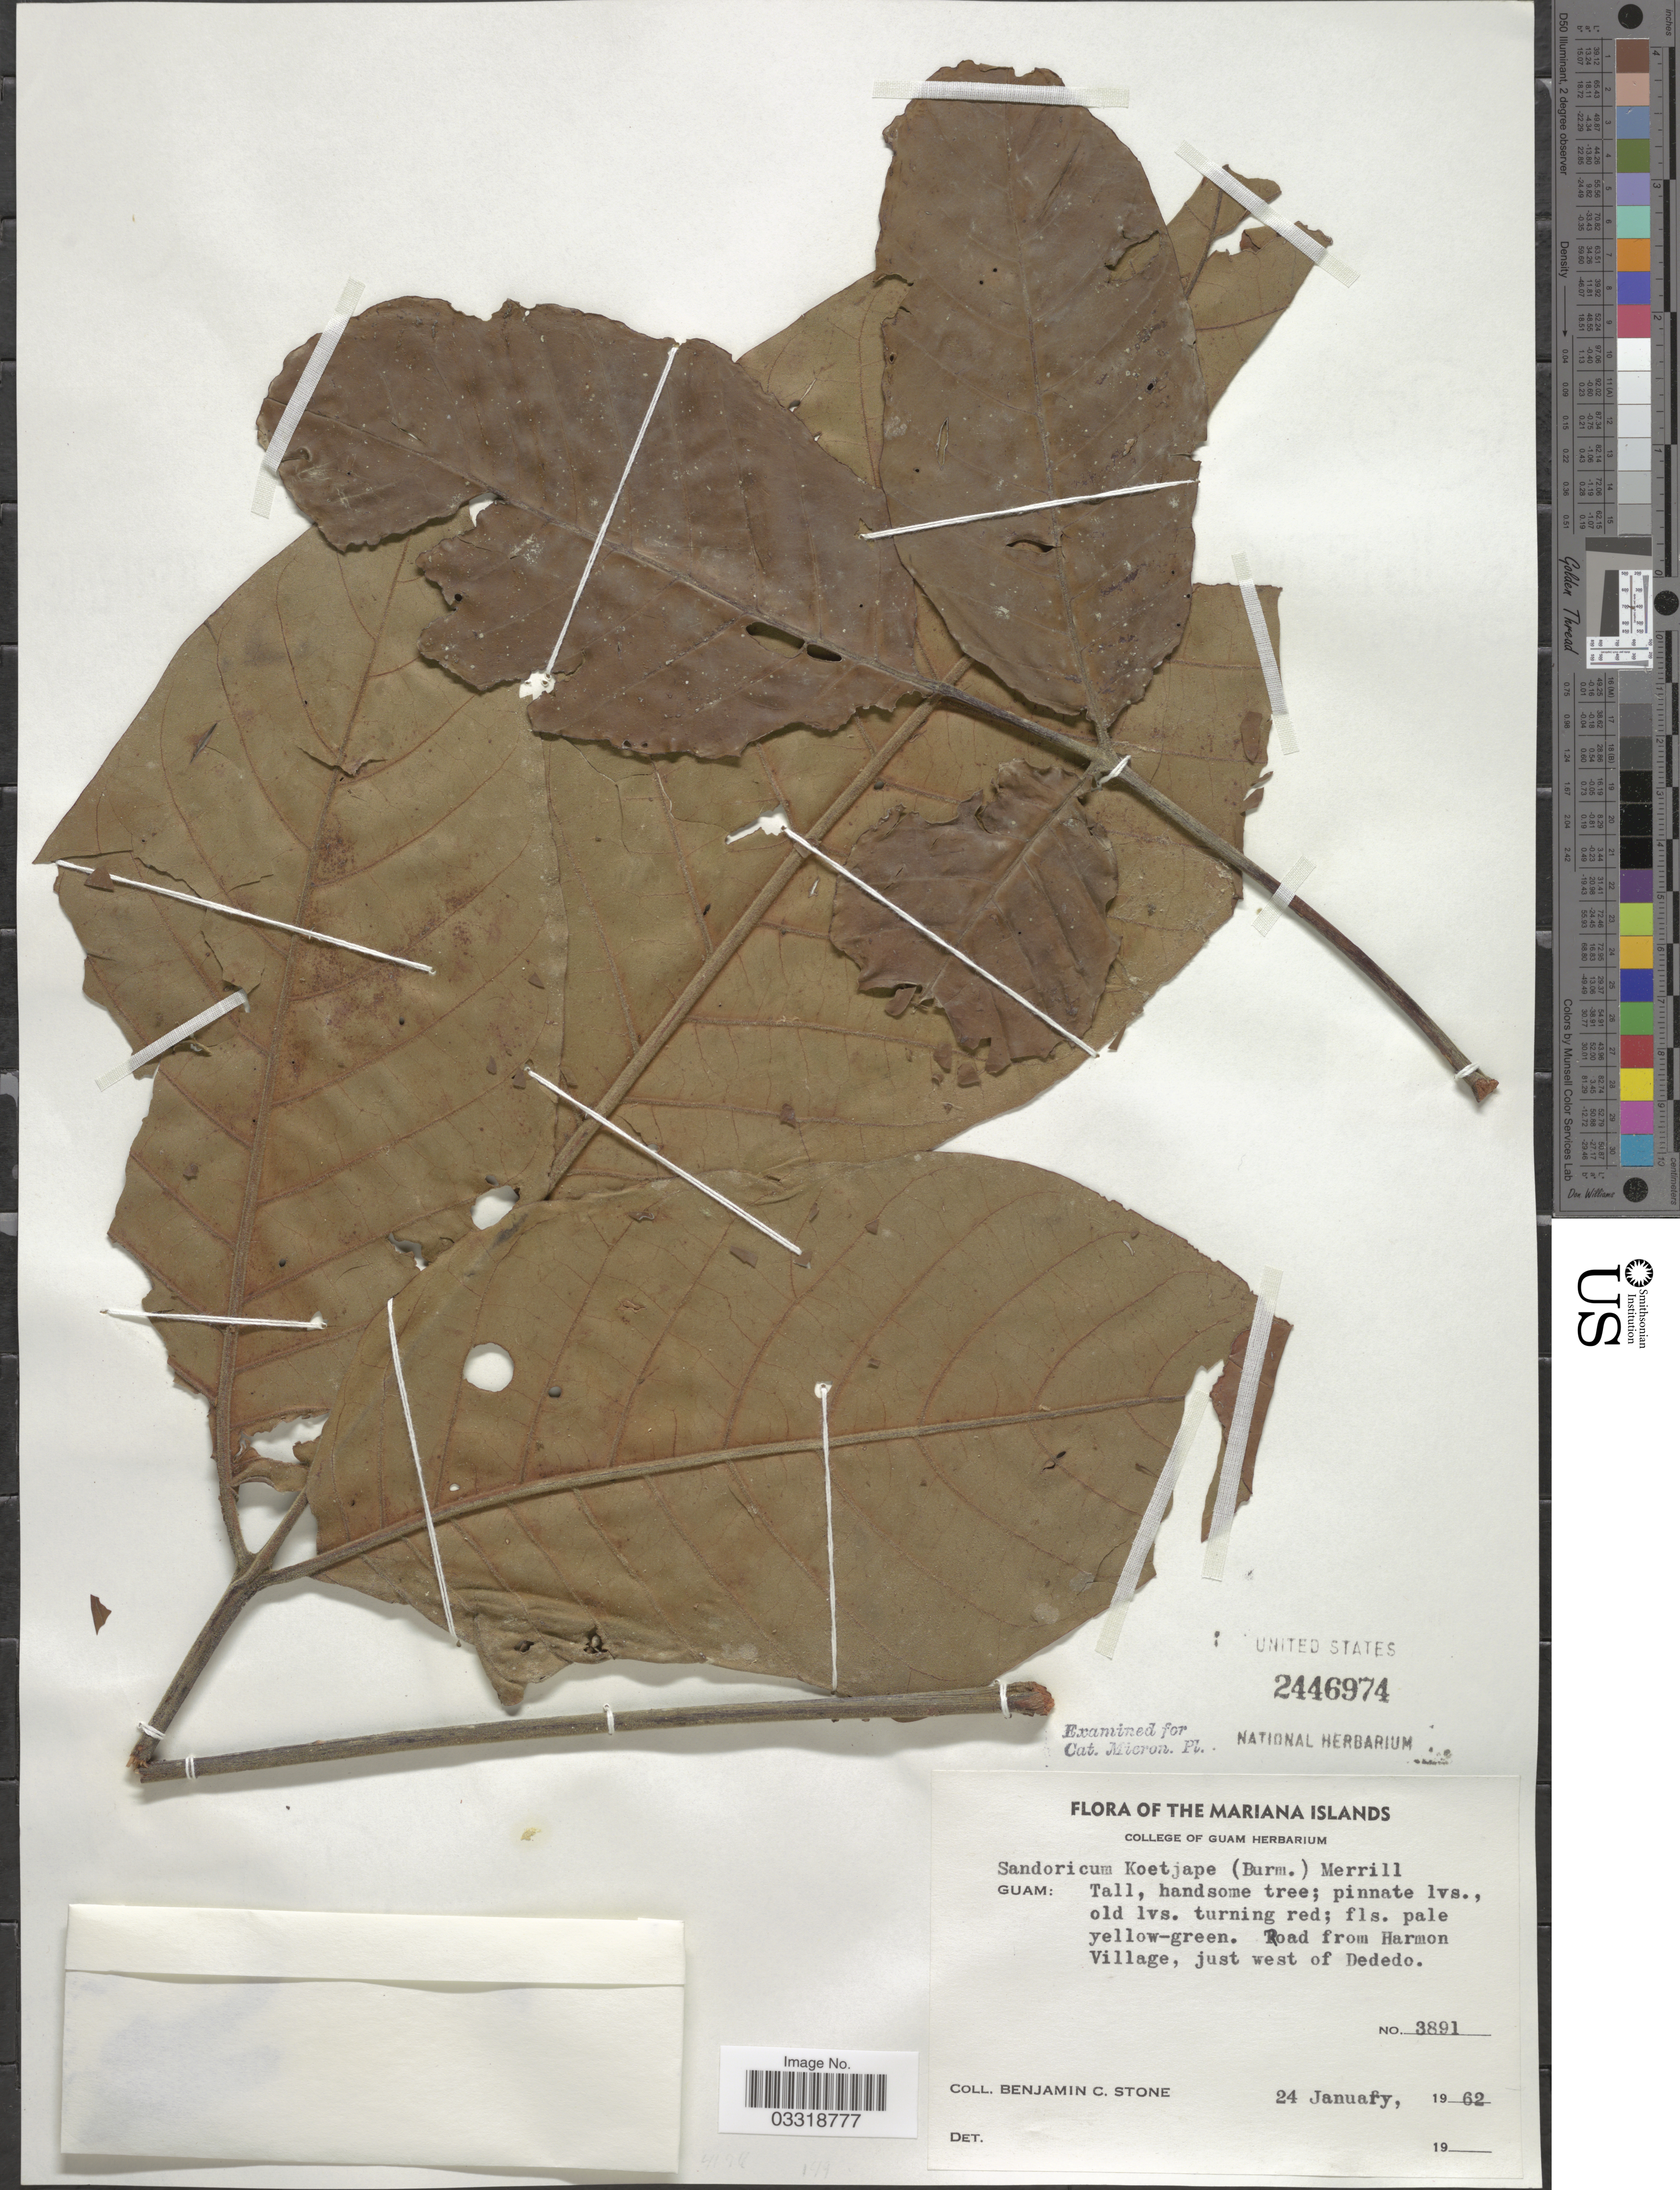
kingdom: Plantae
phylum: Tracheophyta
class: Magnoliopsida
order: Sapindales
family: Meliaceae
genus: Sandoricum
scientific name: Sandoricum koetjape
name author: (Burm. f.) Merr.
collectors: B. C. Stone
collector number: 3891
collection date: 1962-01-24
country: Guam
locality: The Mariana Islands. Road from Harmon Village, just west of Dededo.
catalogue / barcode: US 2446974